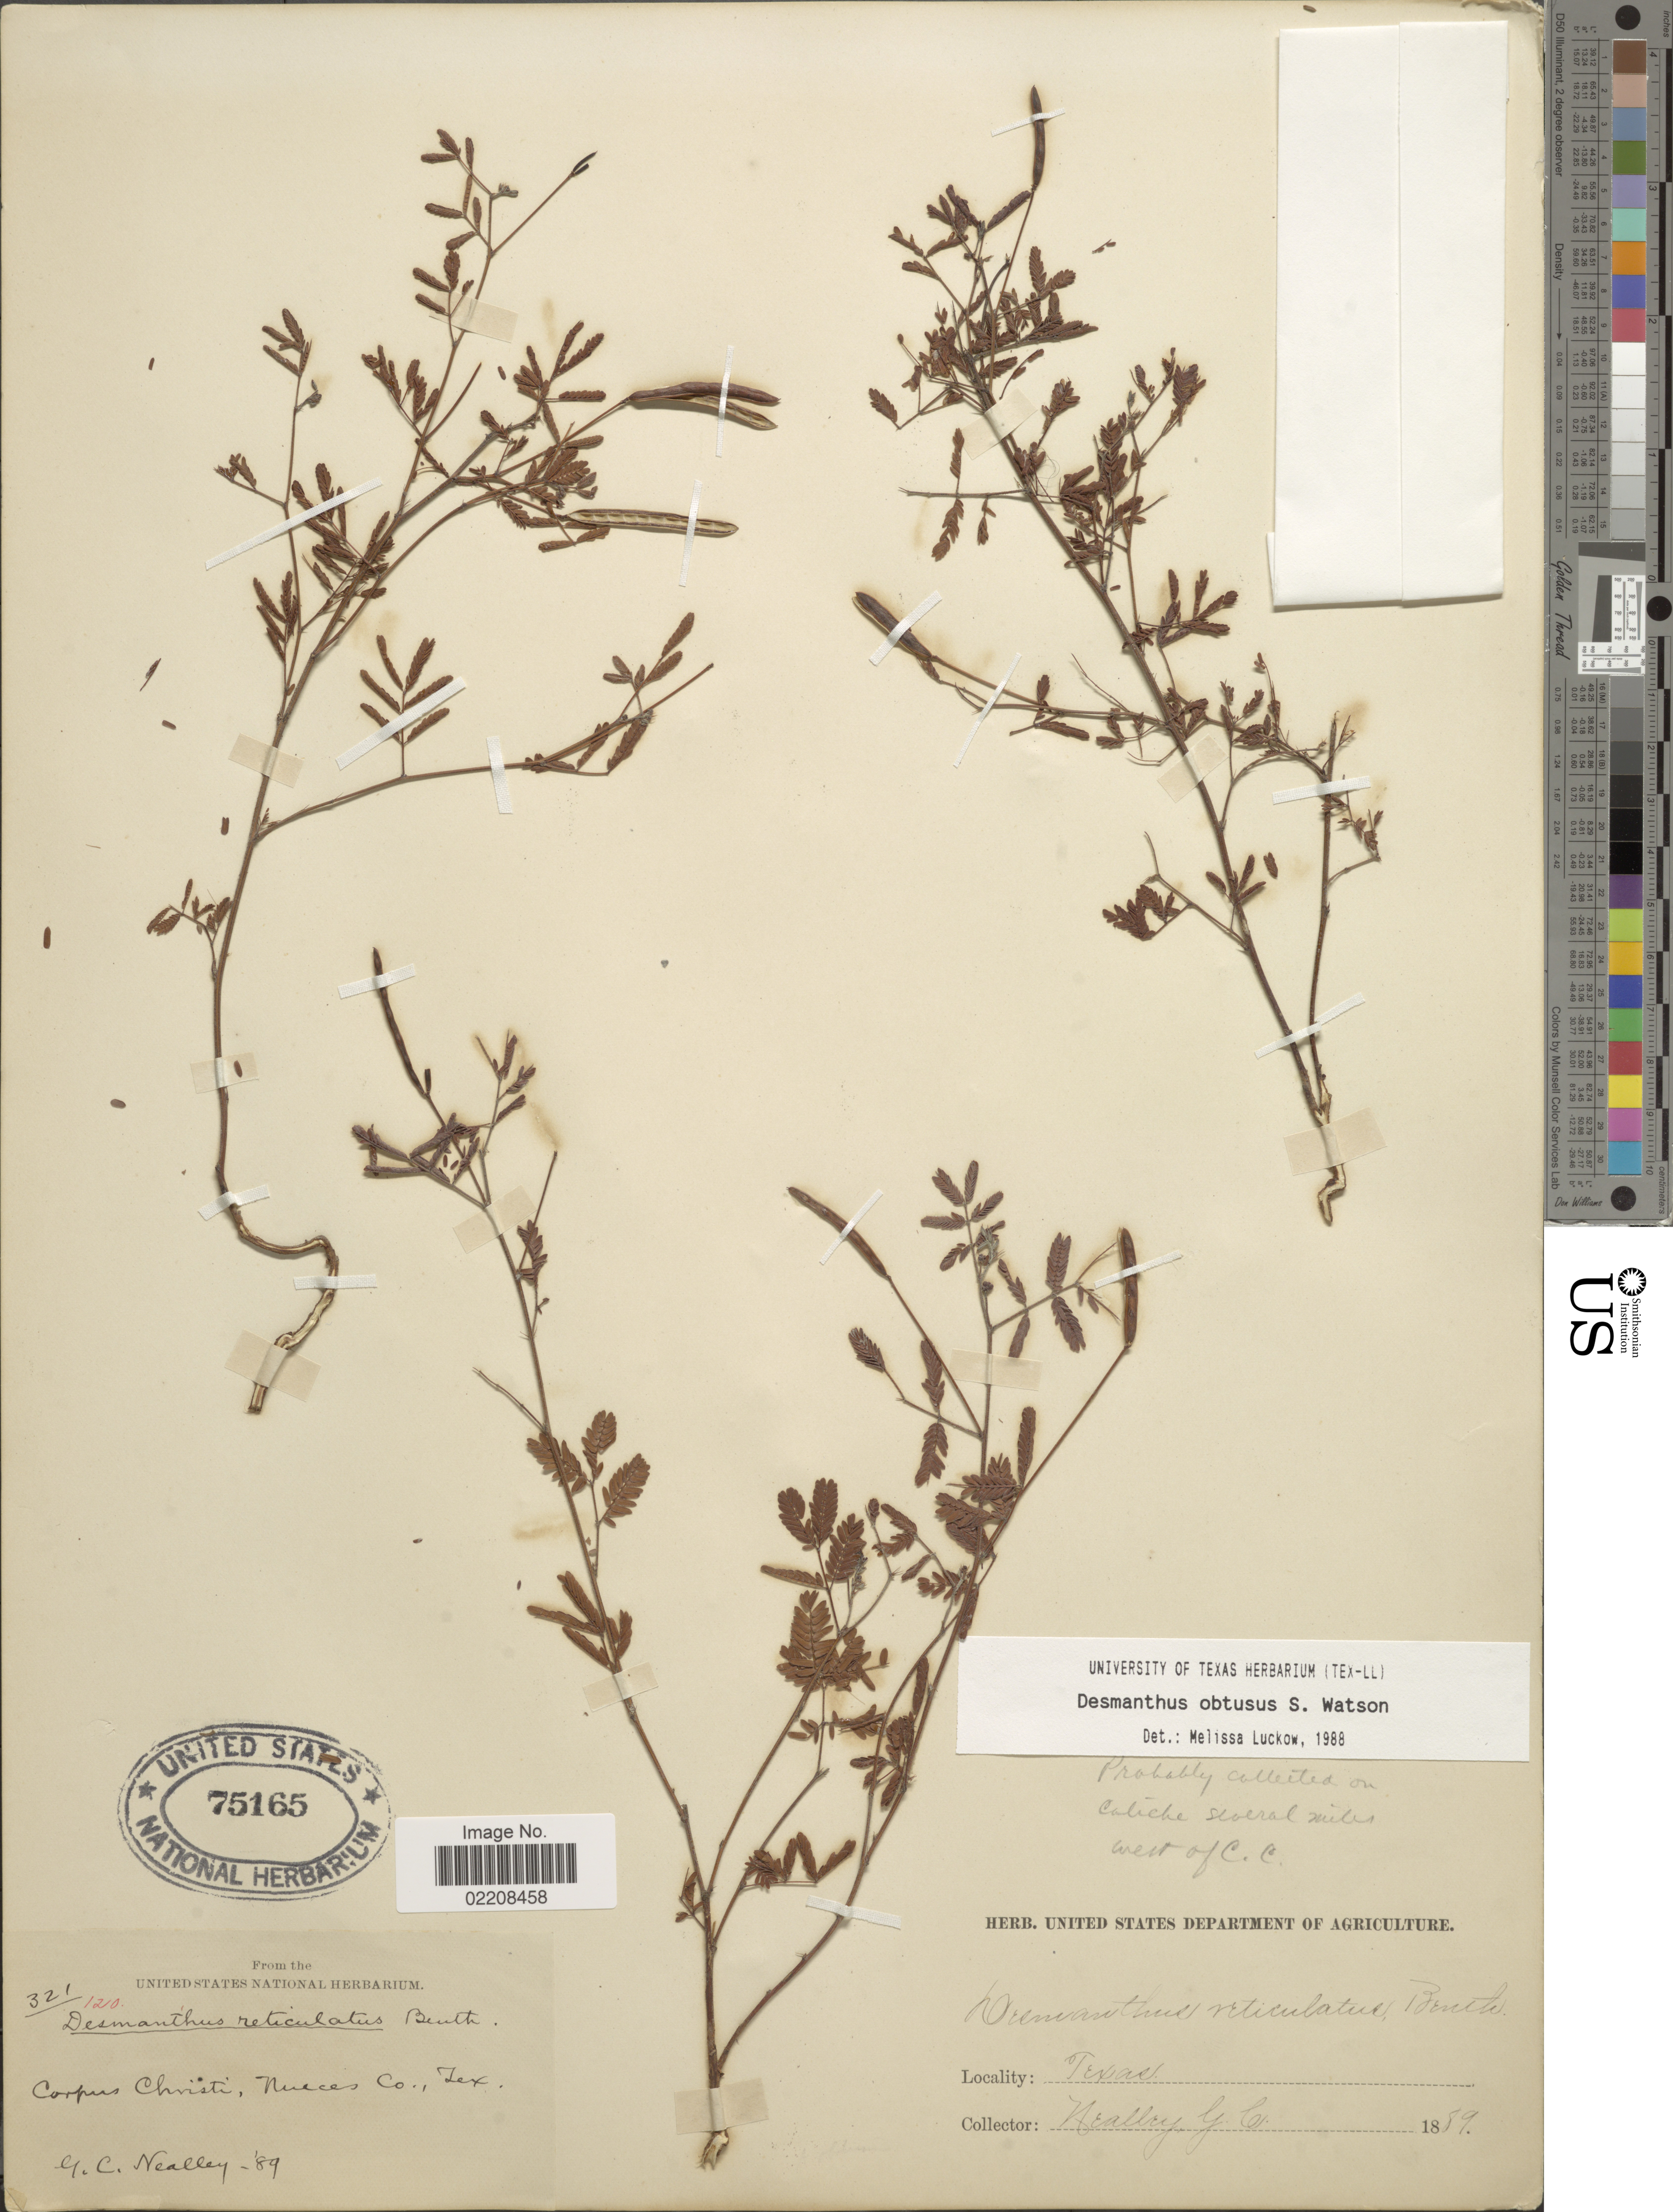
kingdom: Plantae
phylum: Tracheophyta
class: Magnoliopsida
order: Fabales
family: Fabaceae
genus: Desmanthus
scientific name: Desmanthus obtusus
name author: S. Watson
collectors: G. C. Nealley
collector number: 321/120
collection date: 1889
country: United States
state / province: Texas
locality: Corpus Christi, Nueces Co., Tex. On Caliche several miles west of C.C.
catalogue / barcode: US 75165